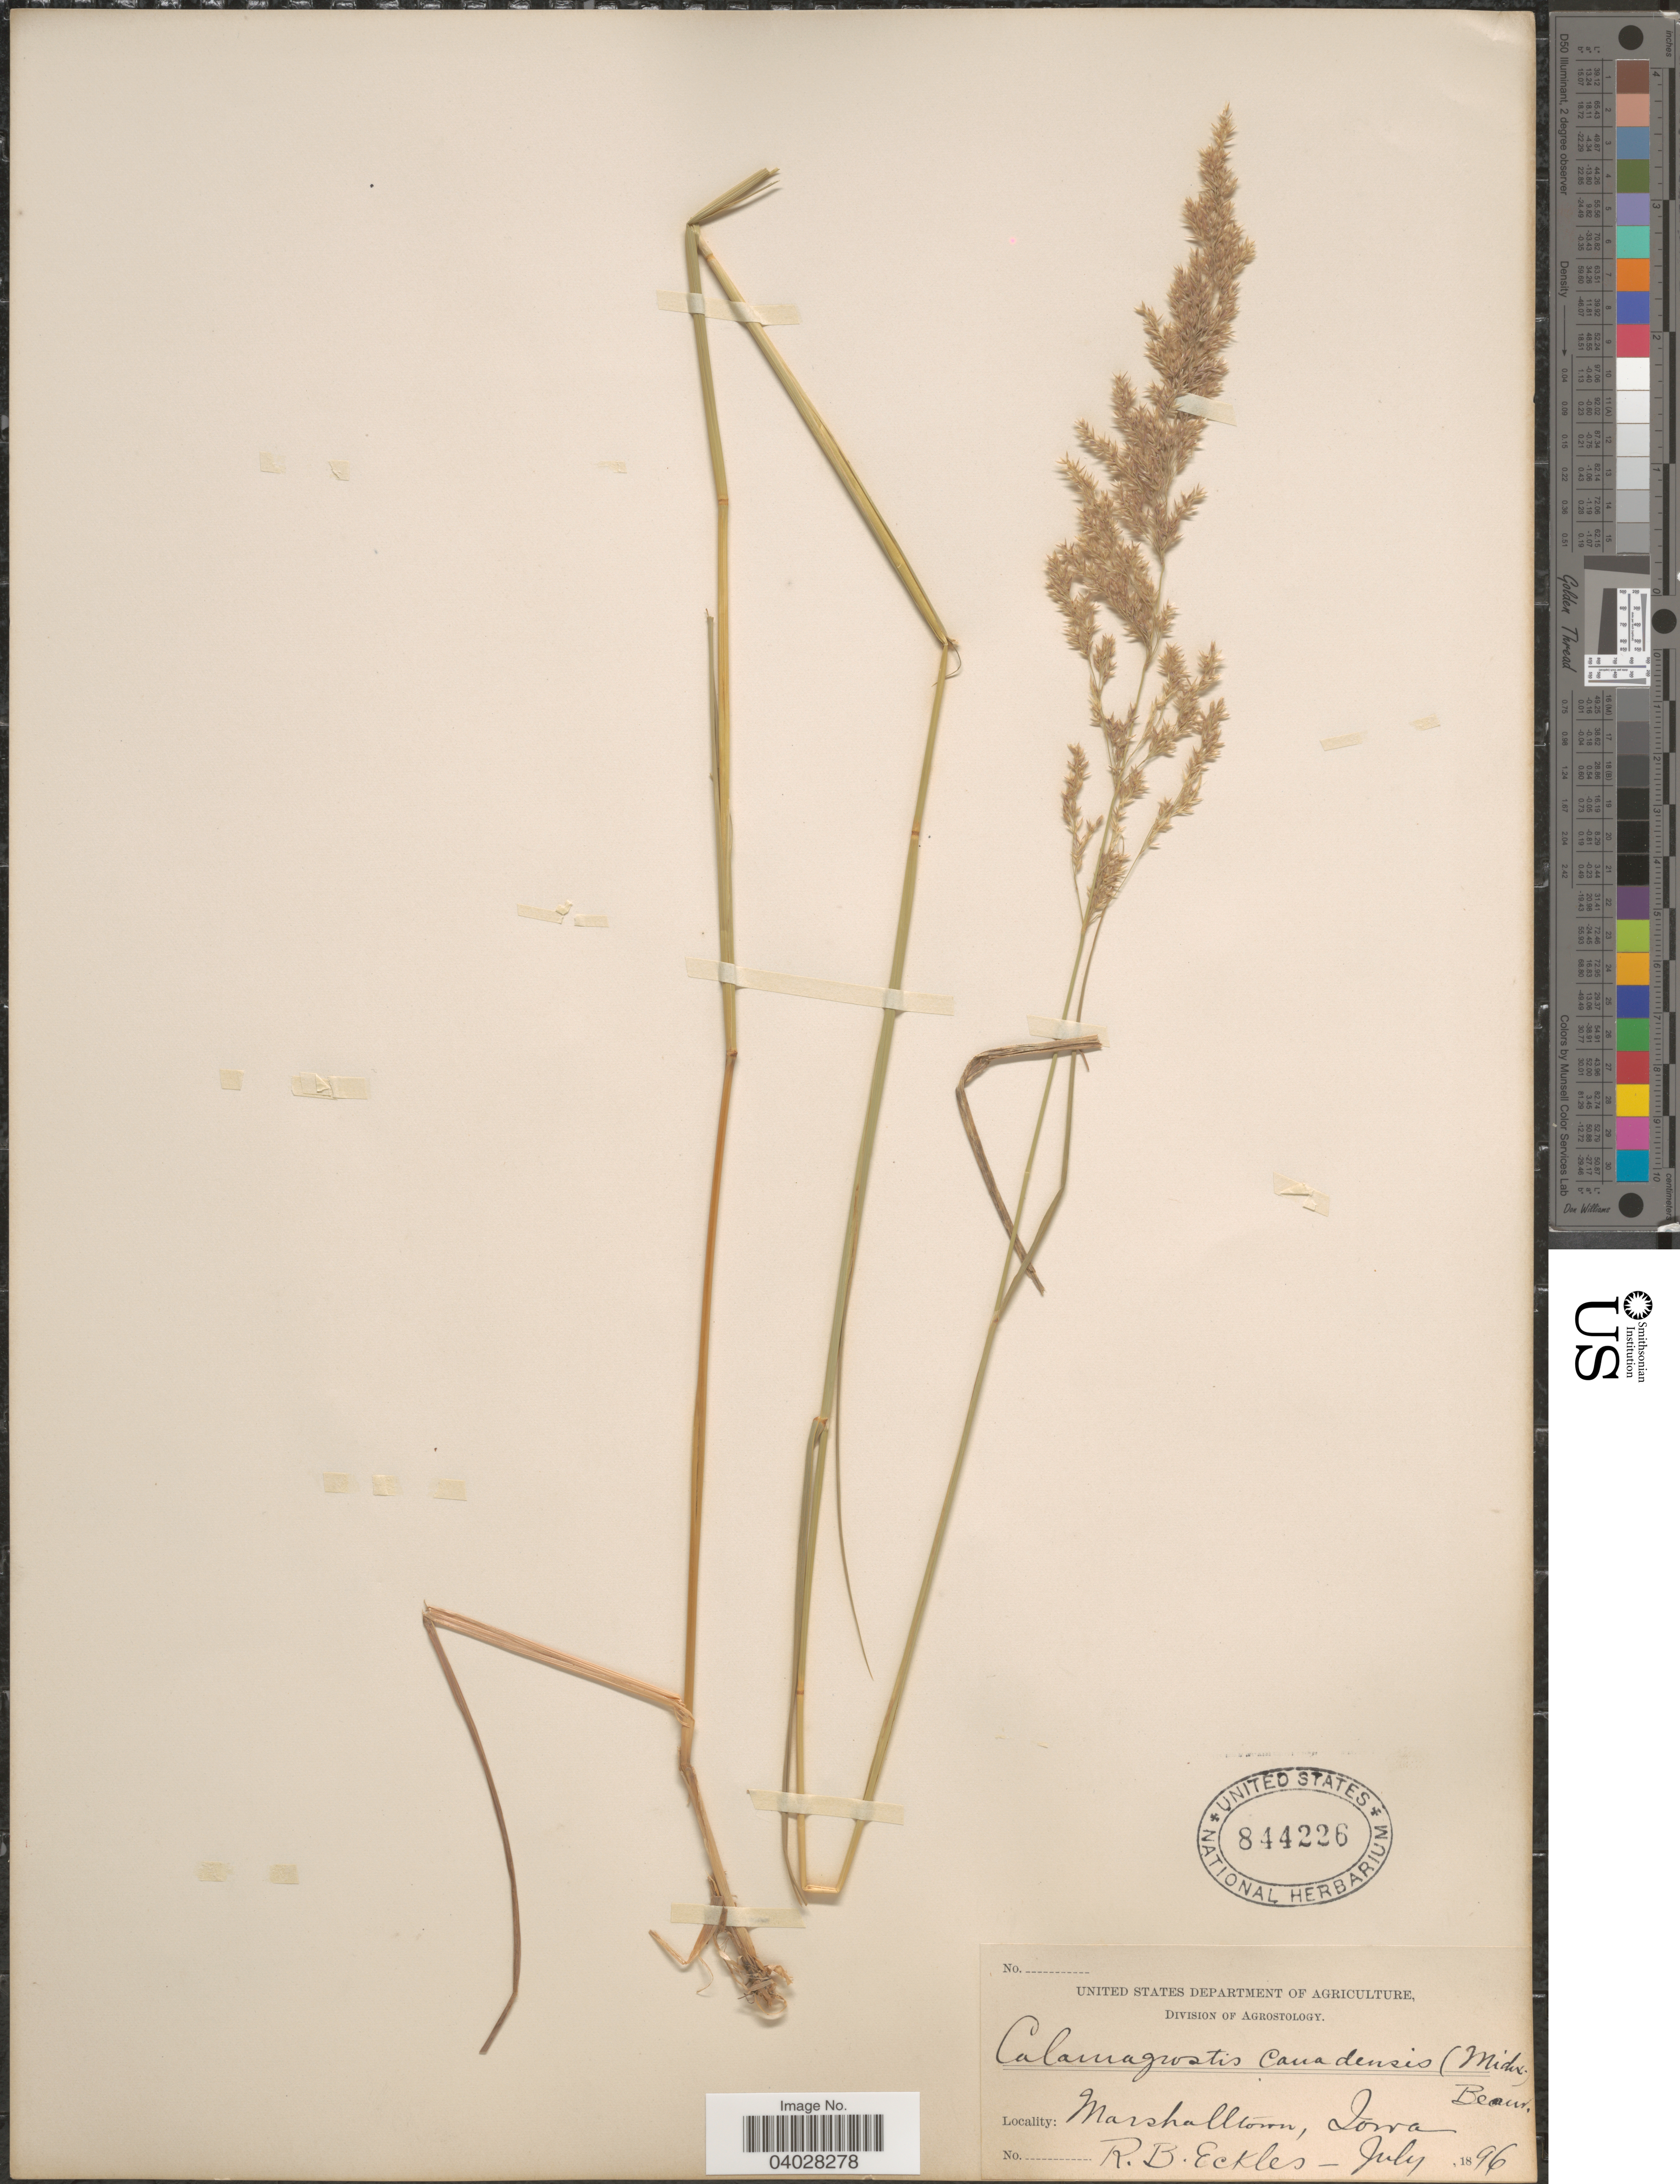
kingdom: Plantae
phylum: Tracheophyta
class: Liliopsida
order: Poales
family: Poaceae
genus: Calamagrostis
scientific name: Calamagrostis canadensis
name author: (Michx.) P. Beauv.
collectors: R. Eckles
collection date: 1896-07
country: United States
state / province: Iowa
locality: Marshalltown.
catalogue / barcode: US 844226